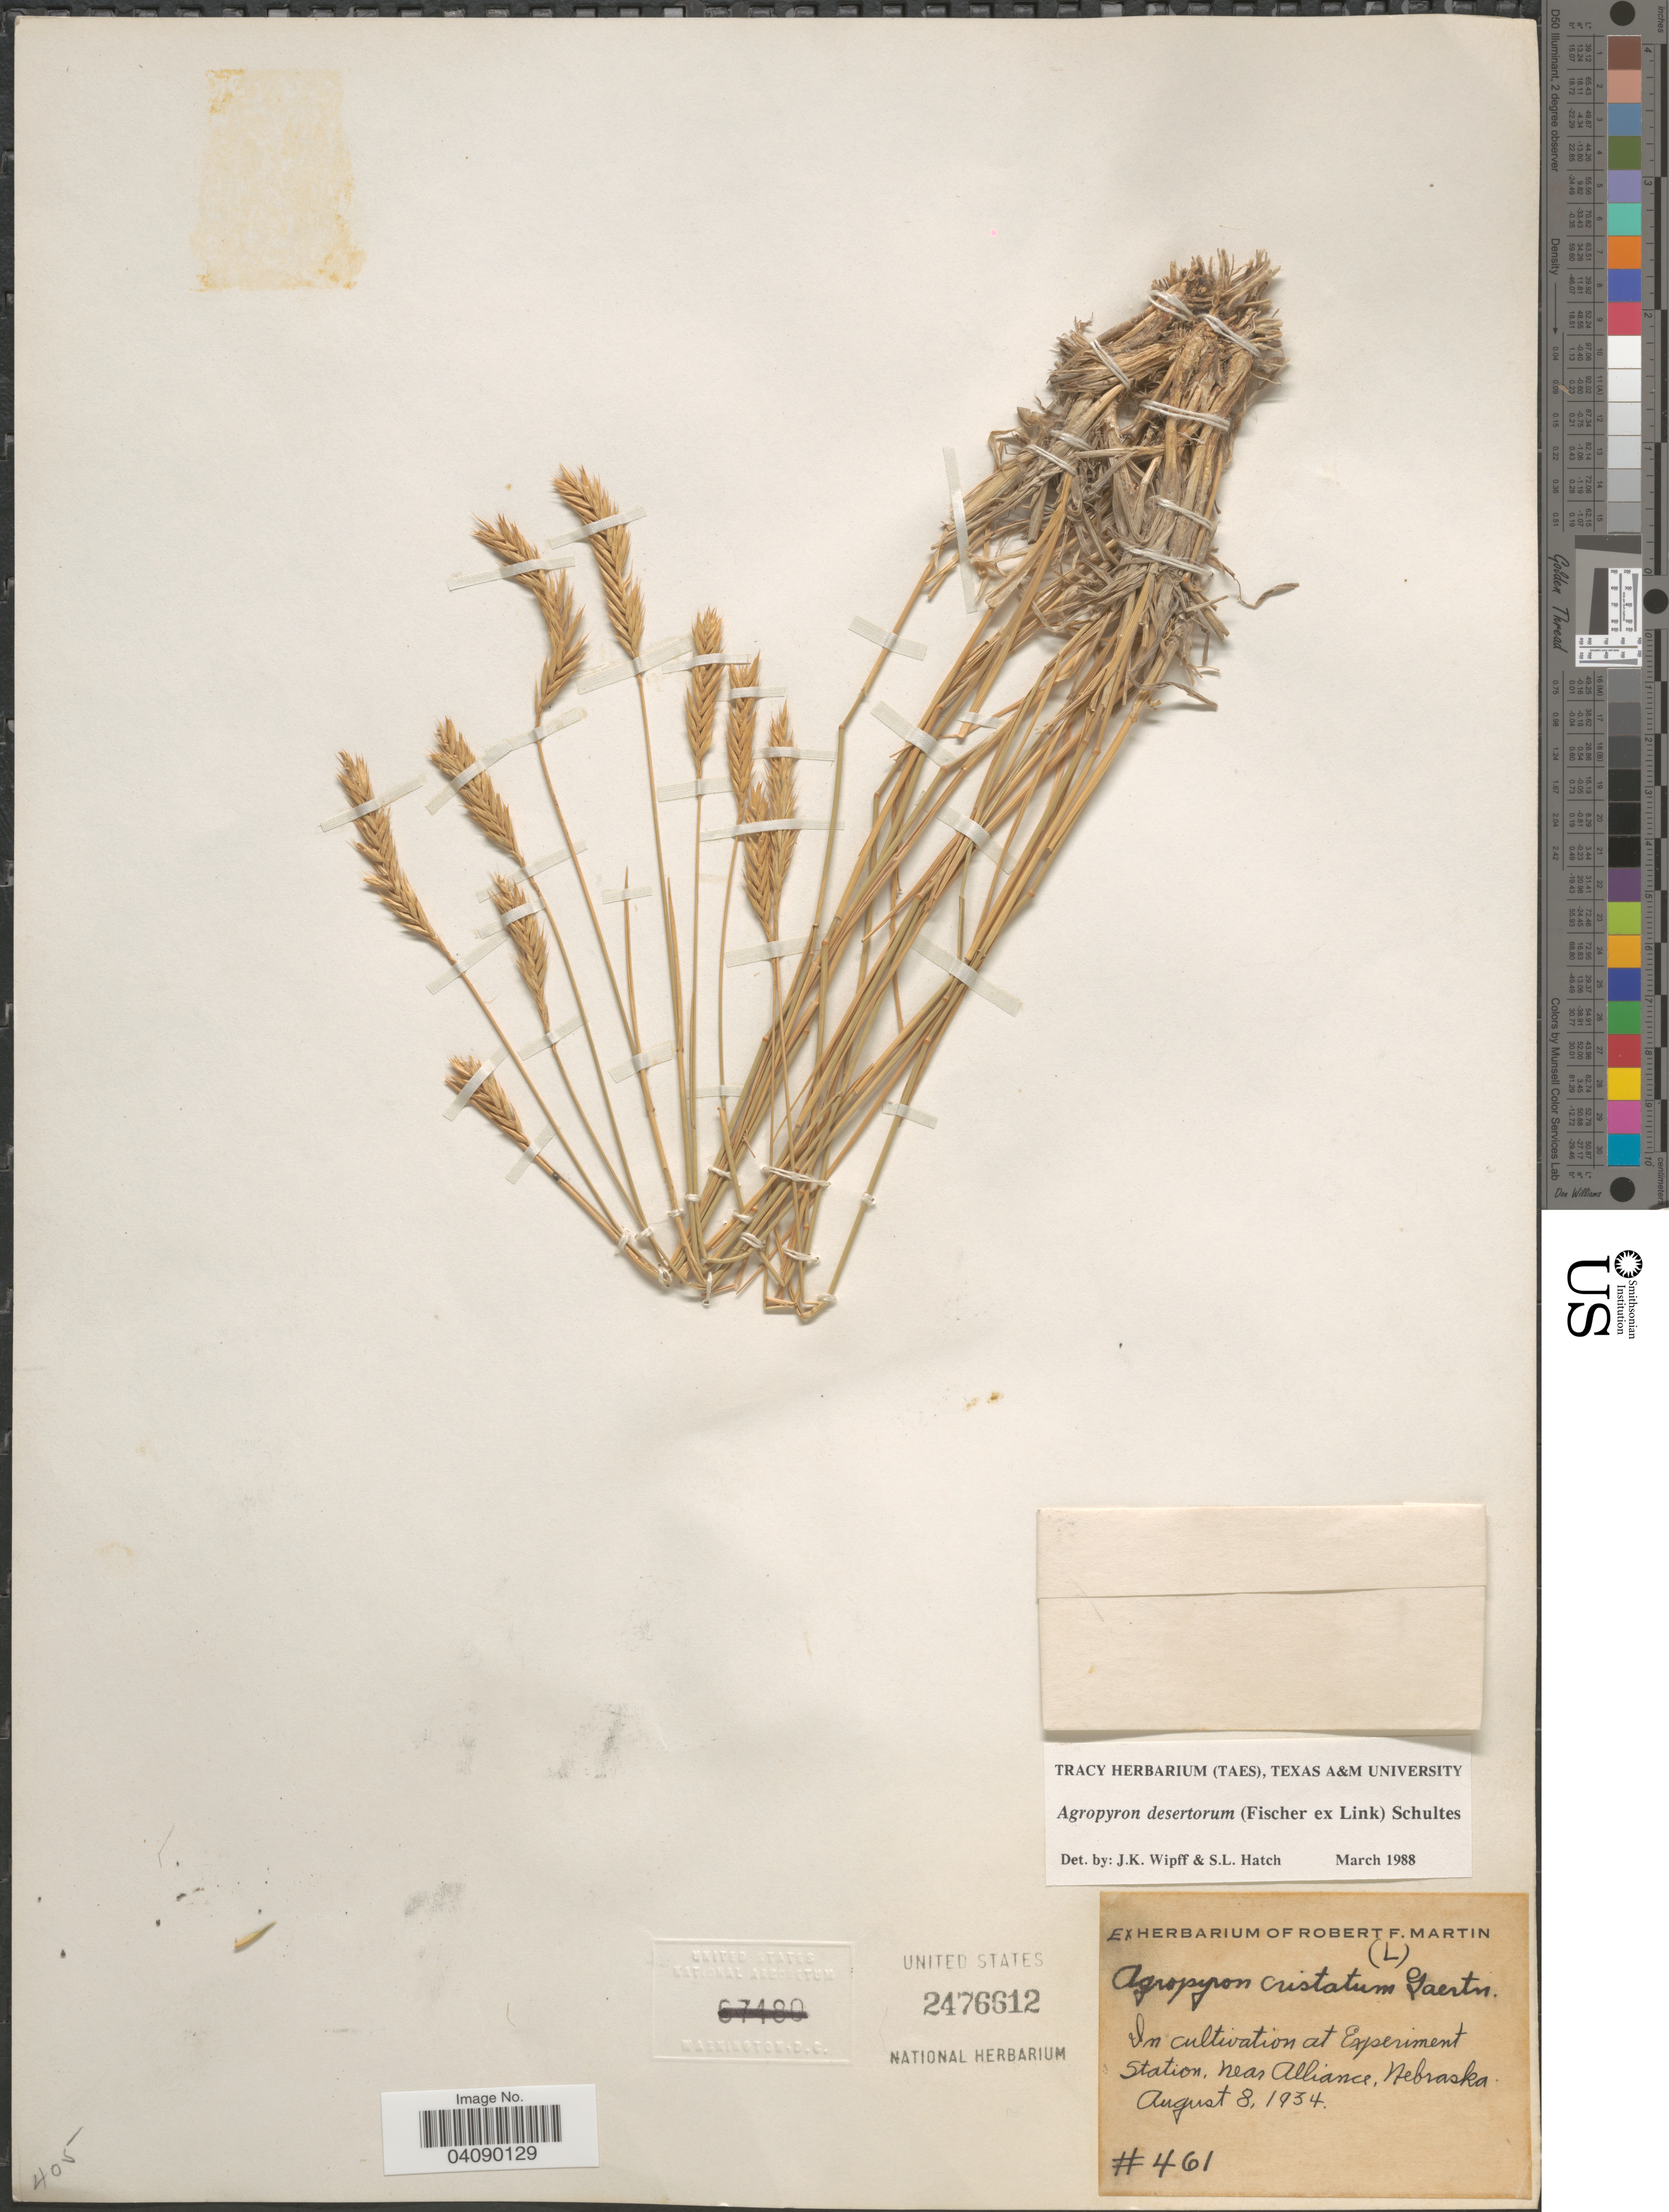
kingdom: Plantae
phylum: Tracheophyta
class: Liliopsida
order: Poales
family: Poaceae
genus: Agropyron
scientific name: Agropyron desertorum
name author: (Fisch. ex Link) Schult.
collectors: Ex herb. Robert F. Martin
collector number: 461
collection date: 1934-08-08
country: United States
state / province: Nebraska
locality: In cultivation at Experiment Station, near Alliance.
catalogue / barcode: US 2476612